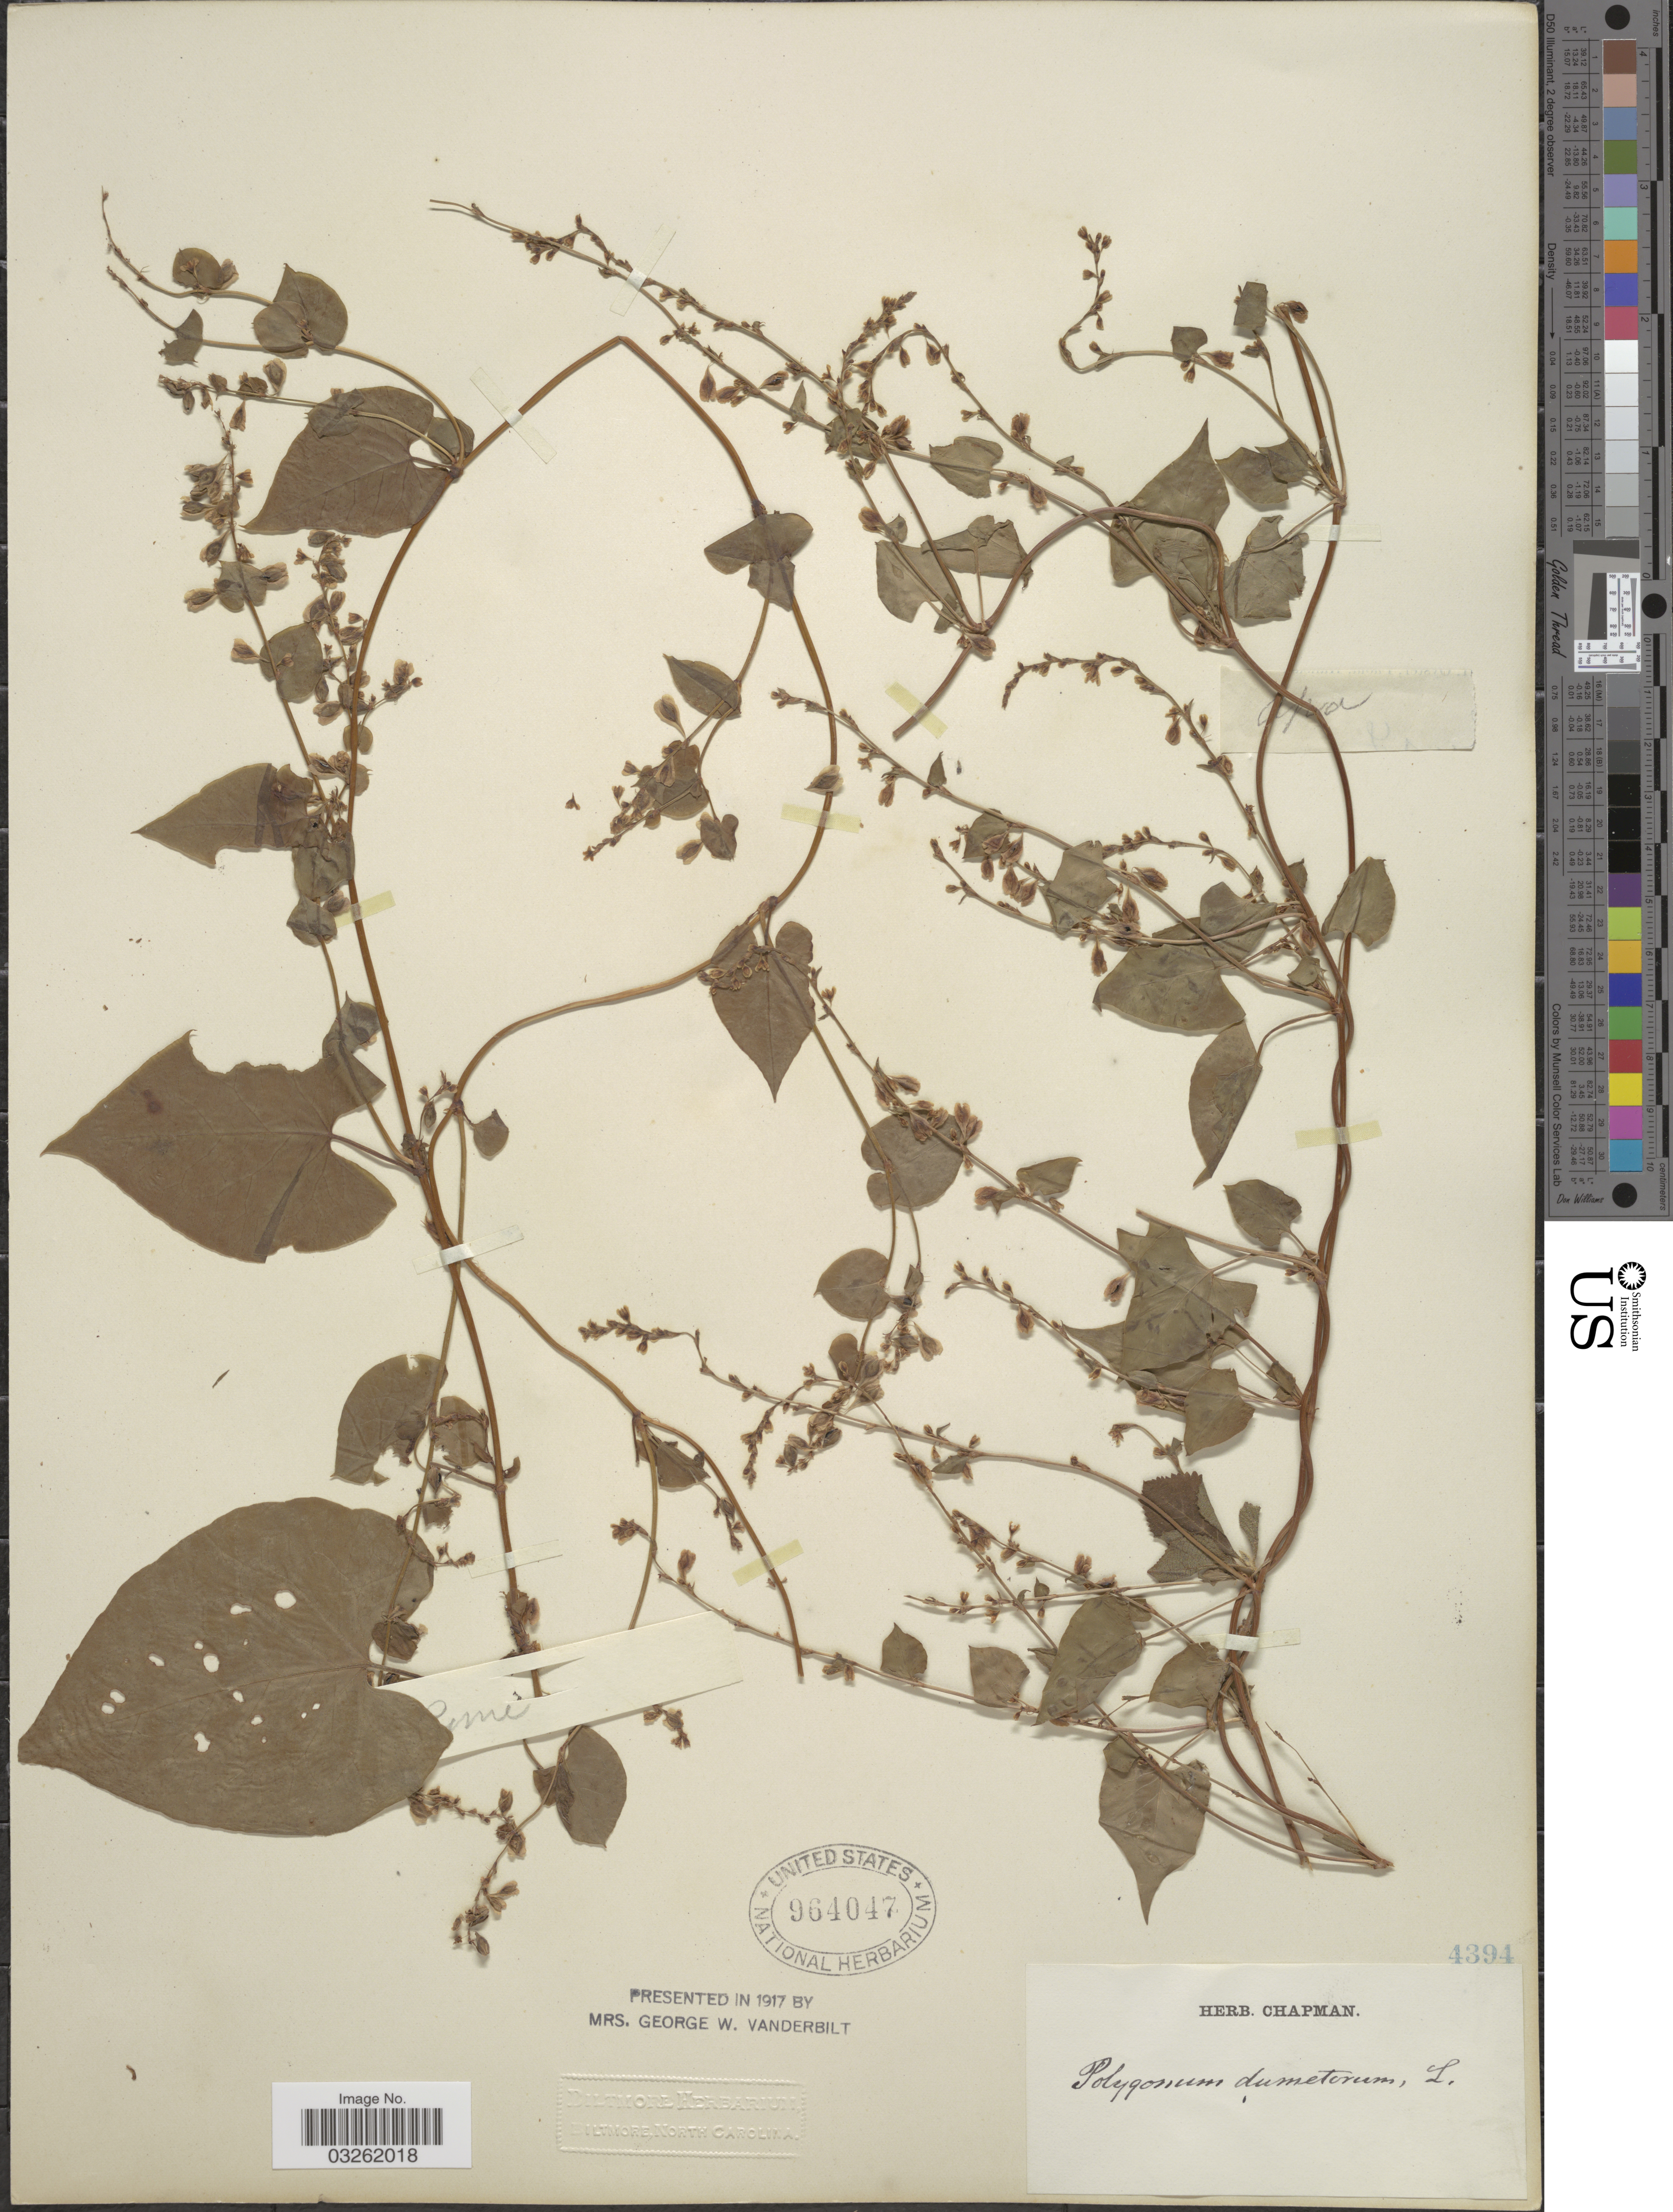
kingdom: Plantae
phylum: Tracheophyta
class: Magnoliopsida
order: Caryophyllales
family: Polygonaceae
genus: Fallopia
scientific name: Fallopia scandens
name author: (L.) Holub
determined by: Strong, Mark T., (BOT), Smithsonian Institution - National Museum of Natural History (UNITED STATES)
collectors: ex herb. Chapman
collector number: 4394?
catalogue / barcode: US 964047